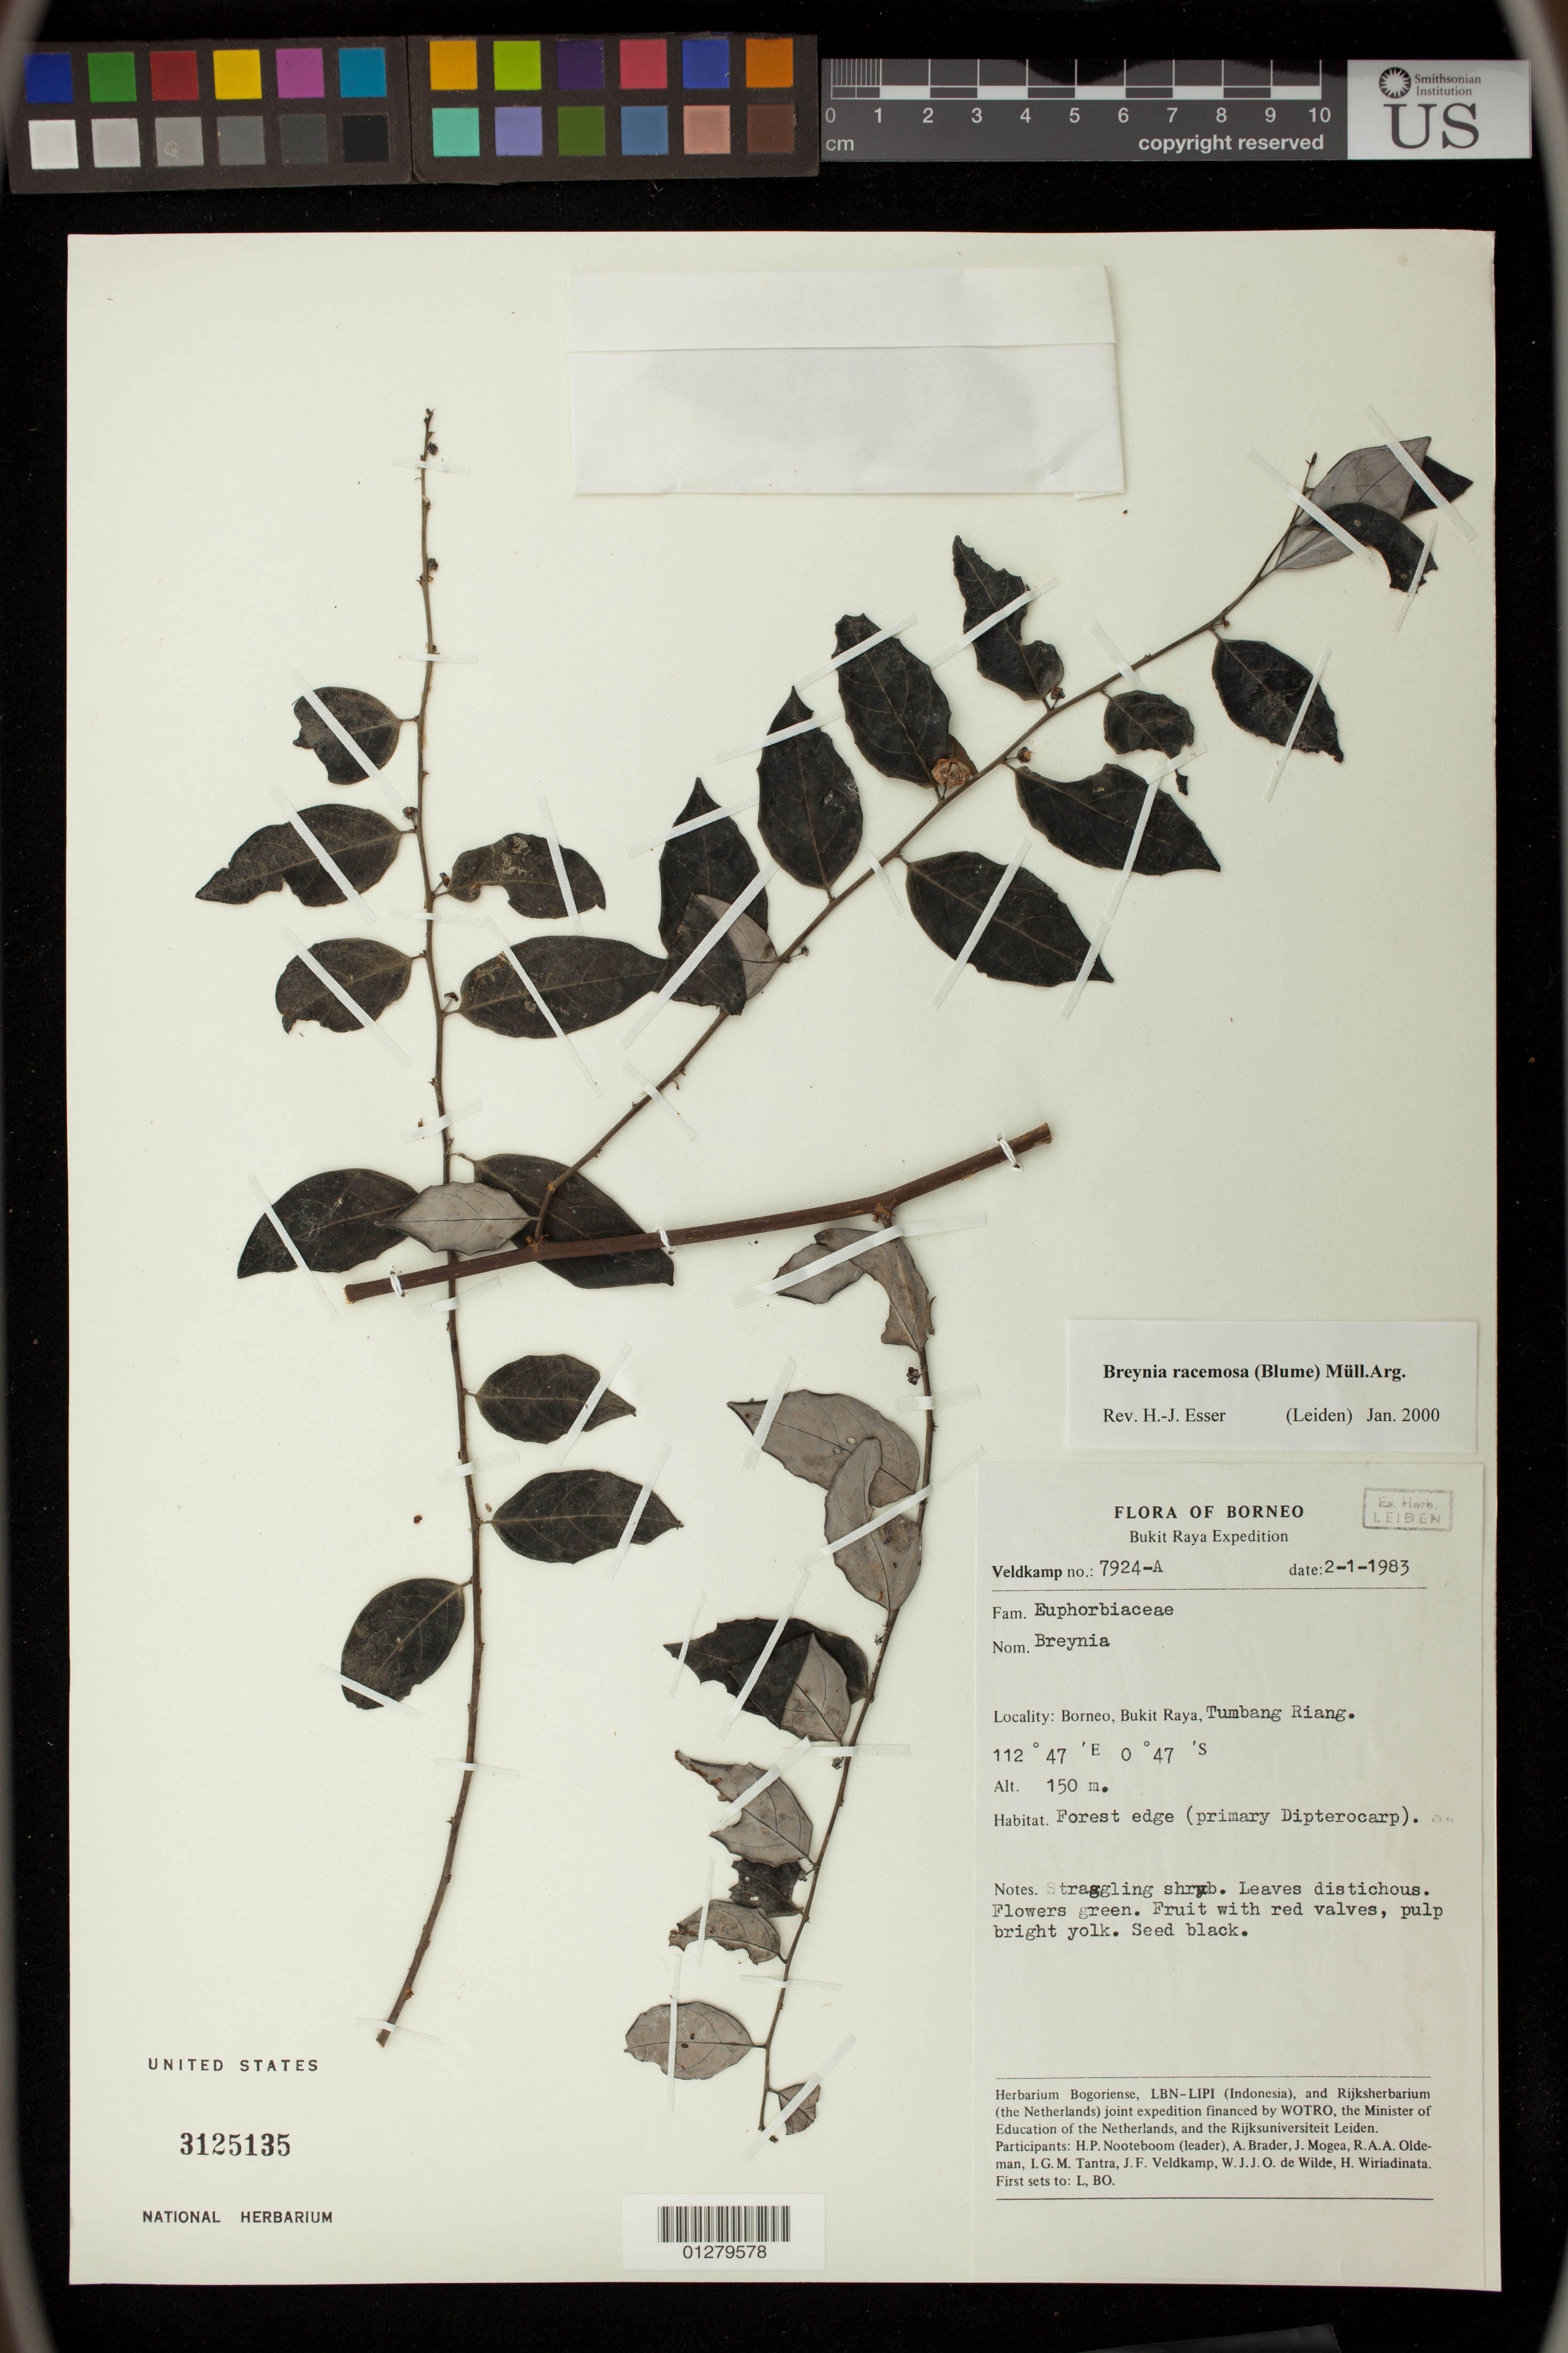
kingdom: Plantae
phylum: Tracheophyta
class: Magnoliopsida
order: Malpighiales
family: Phyllanthaceae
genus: Phyllanthus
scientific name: Phyllanthus reclinatus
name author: Roxb.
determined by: Wagner, W. L., (BOT), Smithsonian Institution - National Museum of Natural History (UNITED STATES)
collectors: J. F. Veldkamp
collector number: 7924-A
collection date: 1983-01-02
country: Indonesia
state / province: Kalimantan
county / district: Kalimantan Barat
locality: Borneo, Bukit Raya, Tumbang Riang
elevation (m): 150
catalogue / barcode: US 3125135